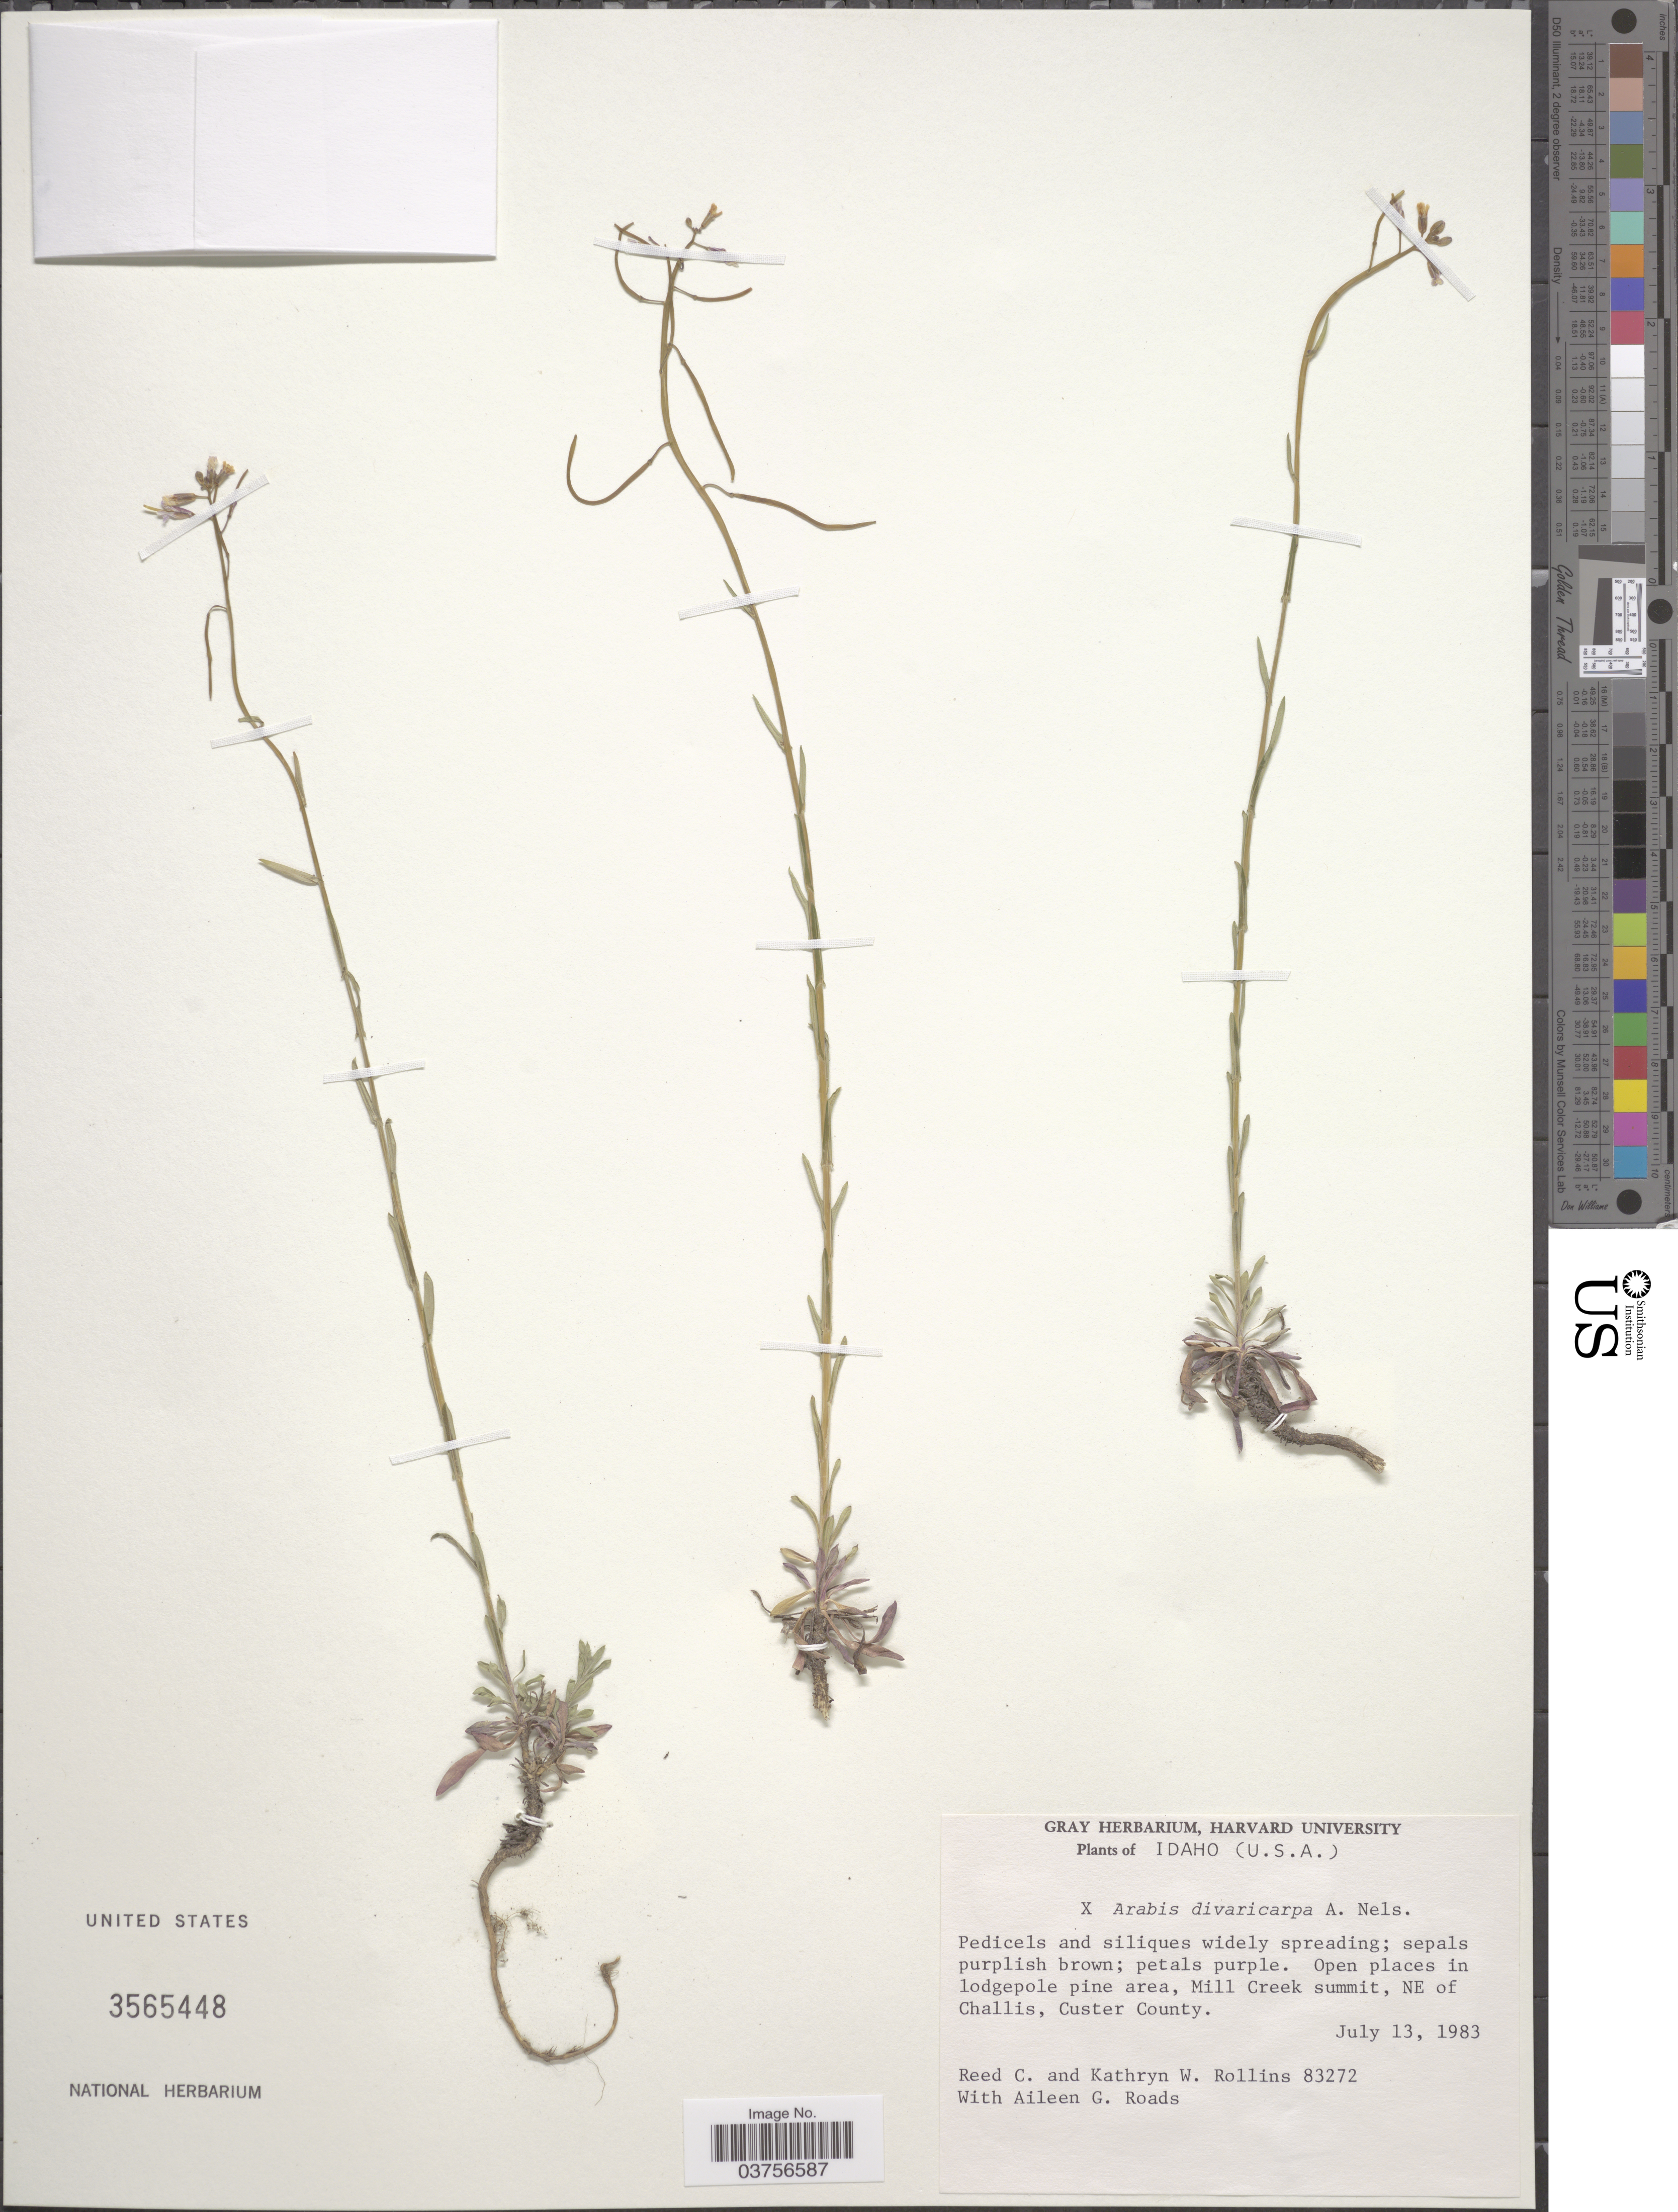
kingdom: Plantae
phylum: Tracheophyta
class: Magnoliopsida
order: Brassicales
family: Brassicaceae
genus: Arabis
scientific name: Arabis divaricarpa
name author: A. Nelson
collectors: R. C. Rollins, K. W. Rollins & A. Roads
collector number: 83272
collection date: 1983-07-13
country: United States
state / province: Idaho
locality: Mill Creek summit, NE of Challis, Custer County.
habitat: open places in lodgepole pine area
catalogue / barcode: US 3565448